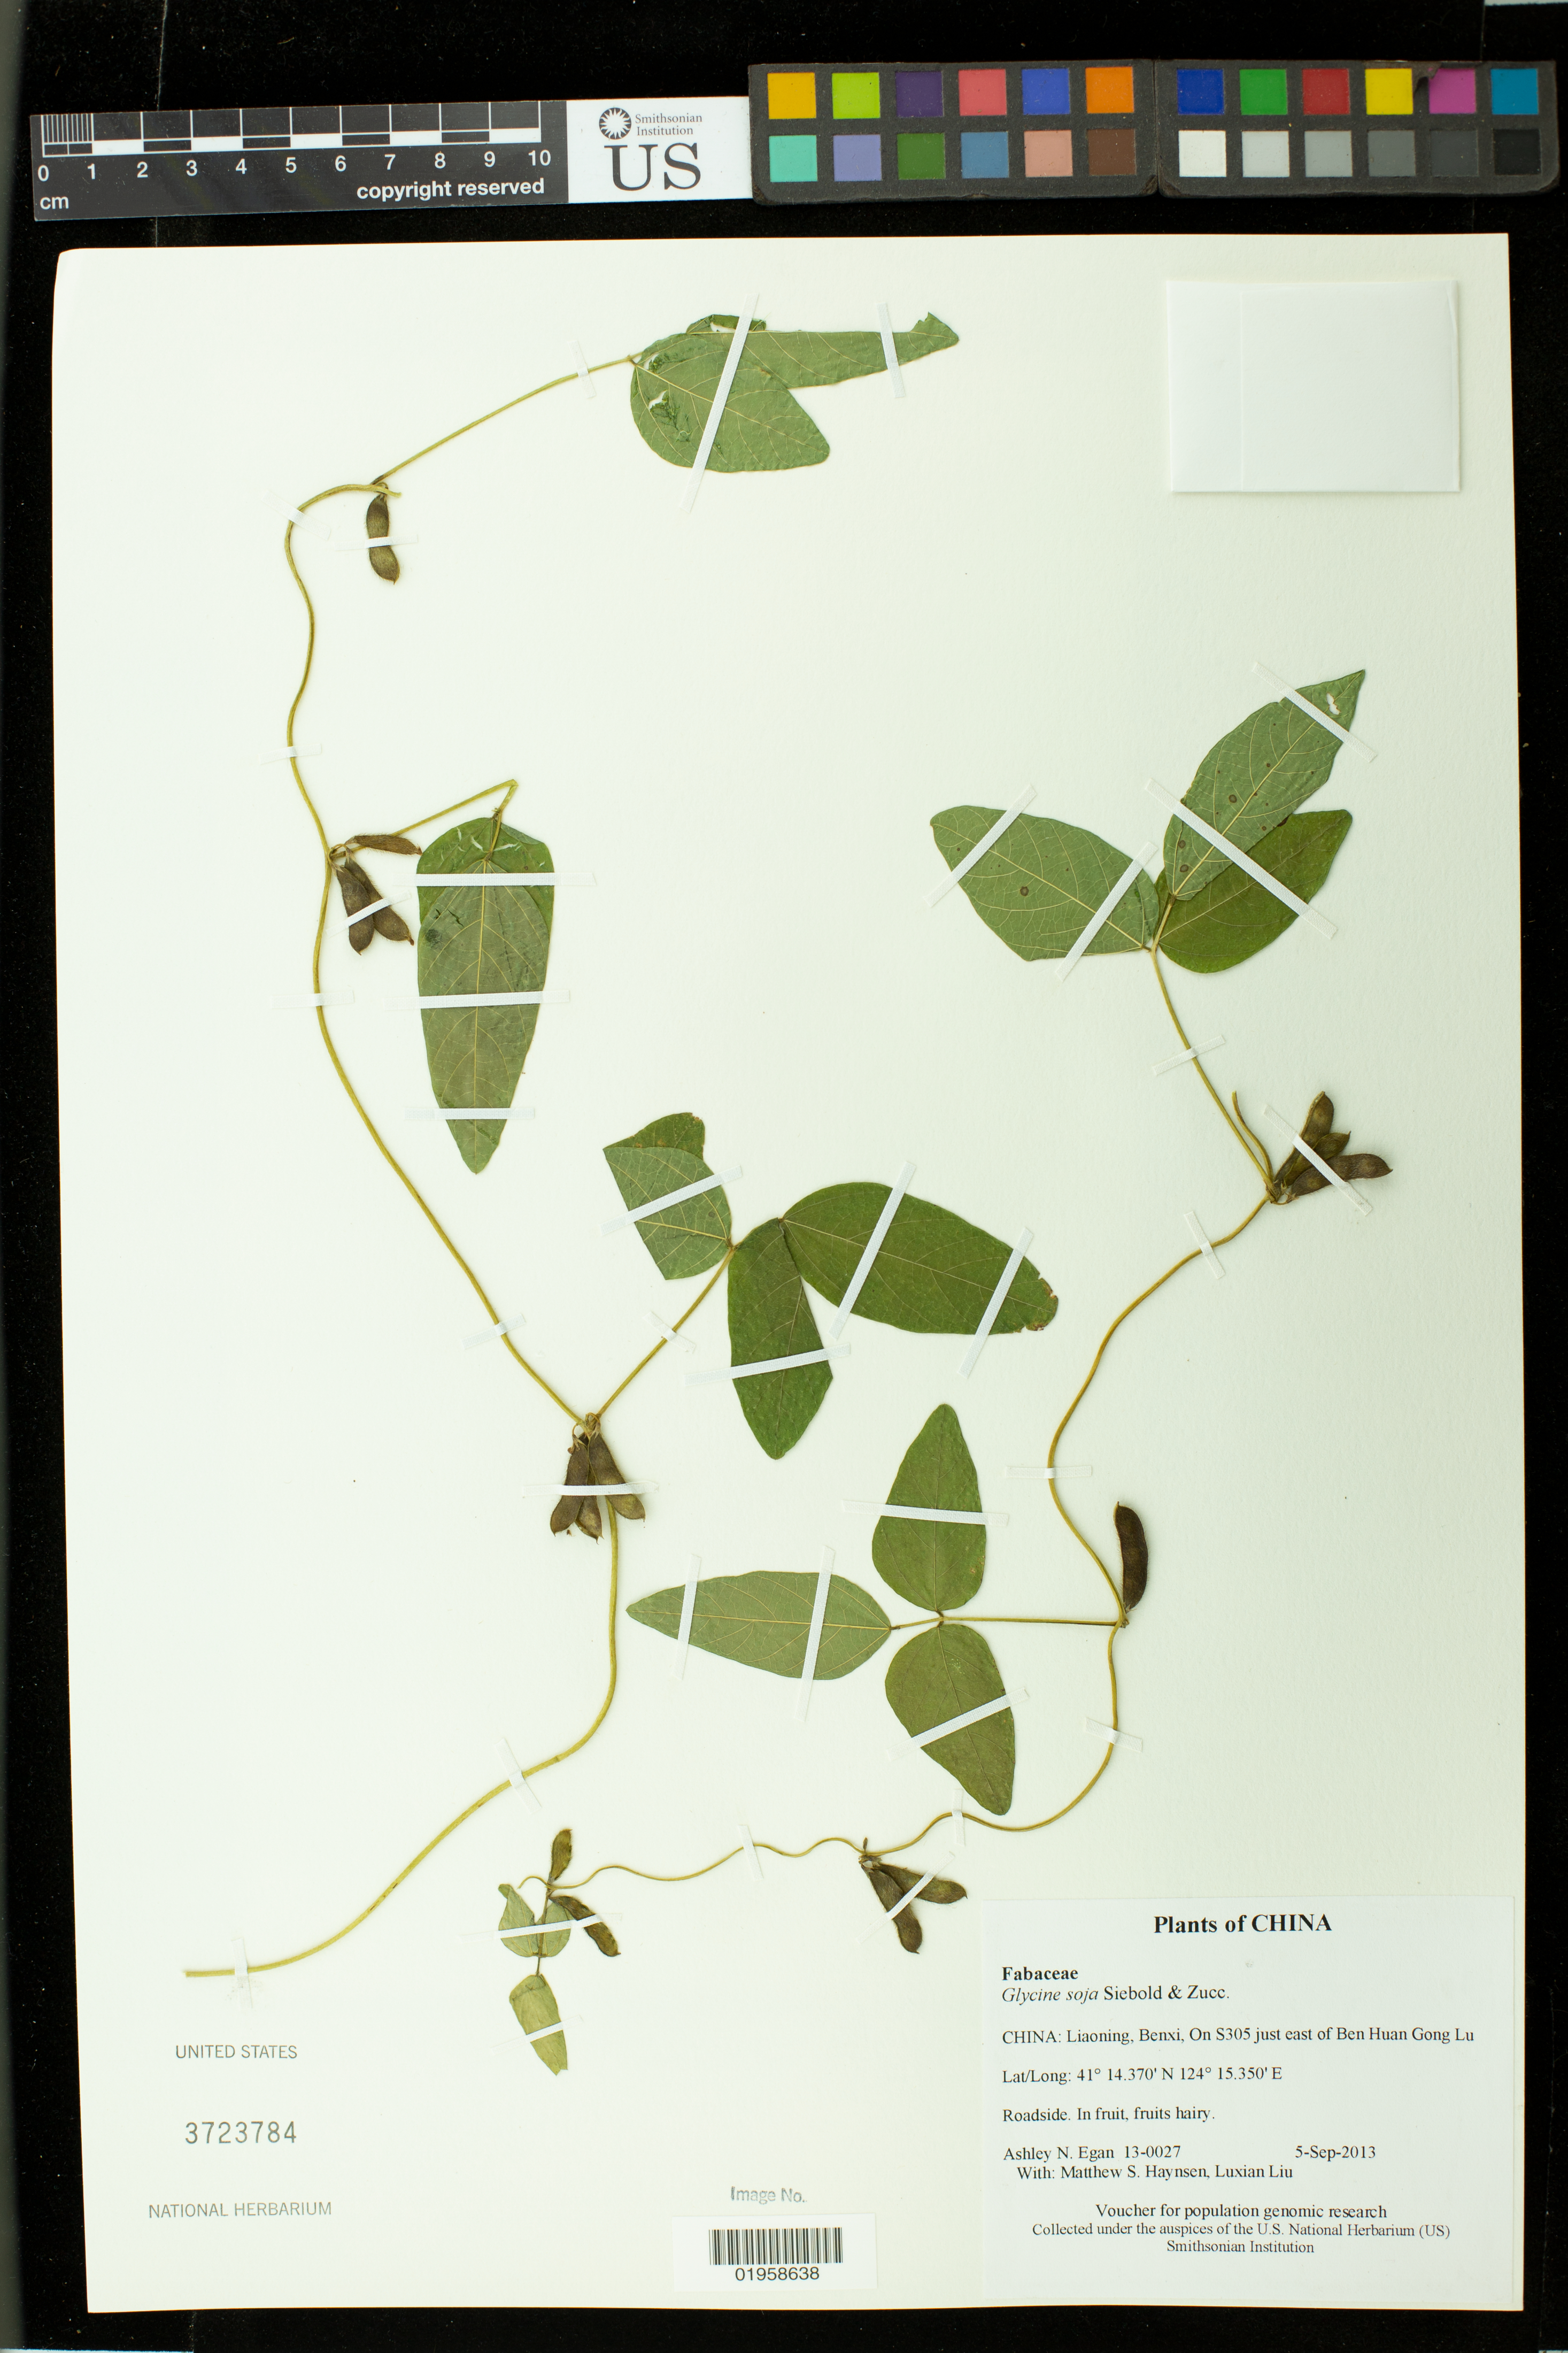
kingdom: Plantae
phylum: Tracheophyta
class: Magnoliopsida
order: Fabales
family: Fabaceae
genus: Glycine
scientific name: Glycine soja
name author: Siebold & Zucc.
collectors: A. N. Egan, M. Hansen & L. Liu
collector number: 13-0027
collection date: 2013-09-05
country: China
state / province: Liaoning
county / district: Benxi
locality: On S305 just east of Ben Huan Gong Lu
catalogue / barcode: US 3723784